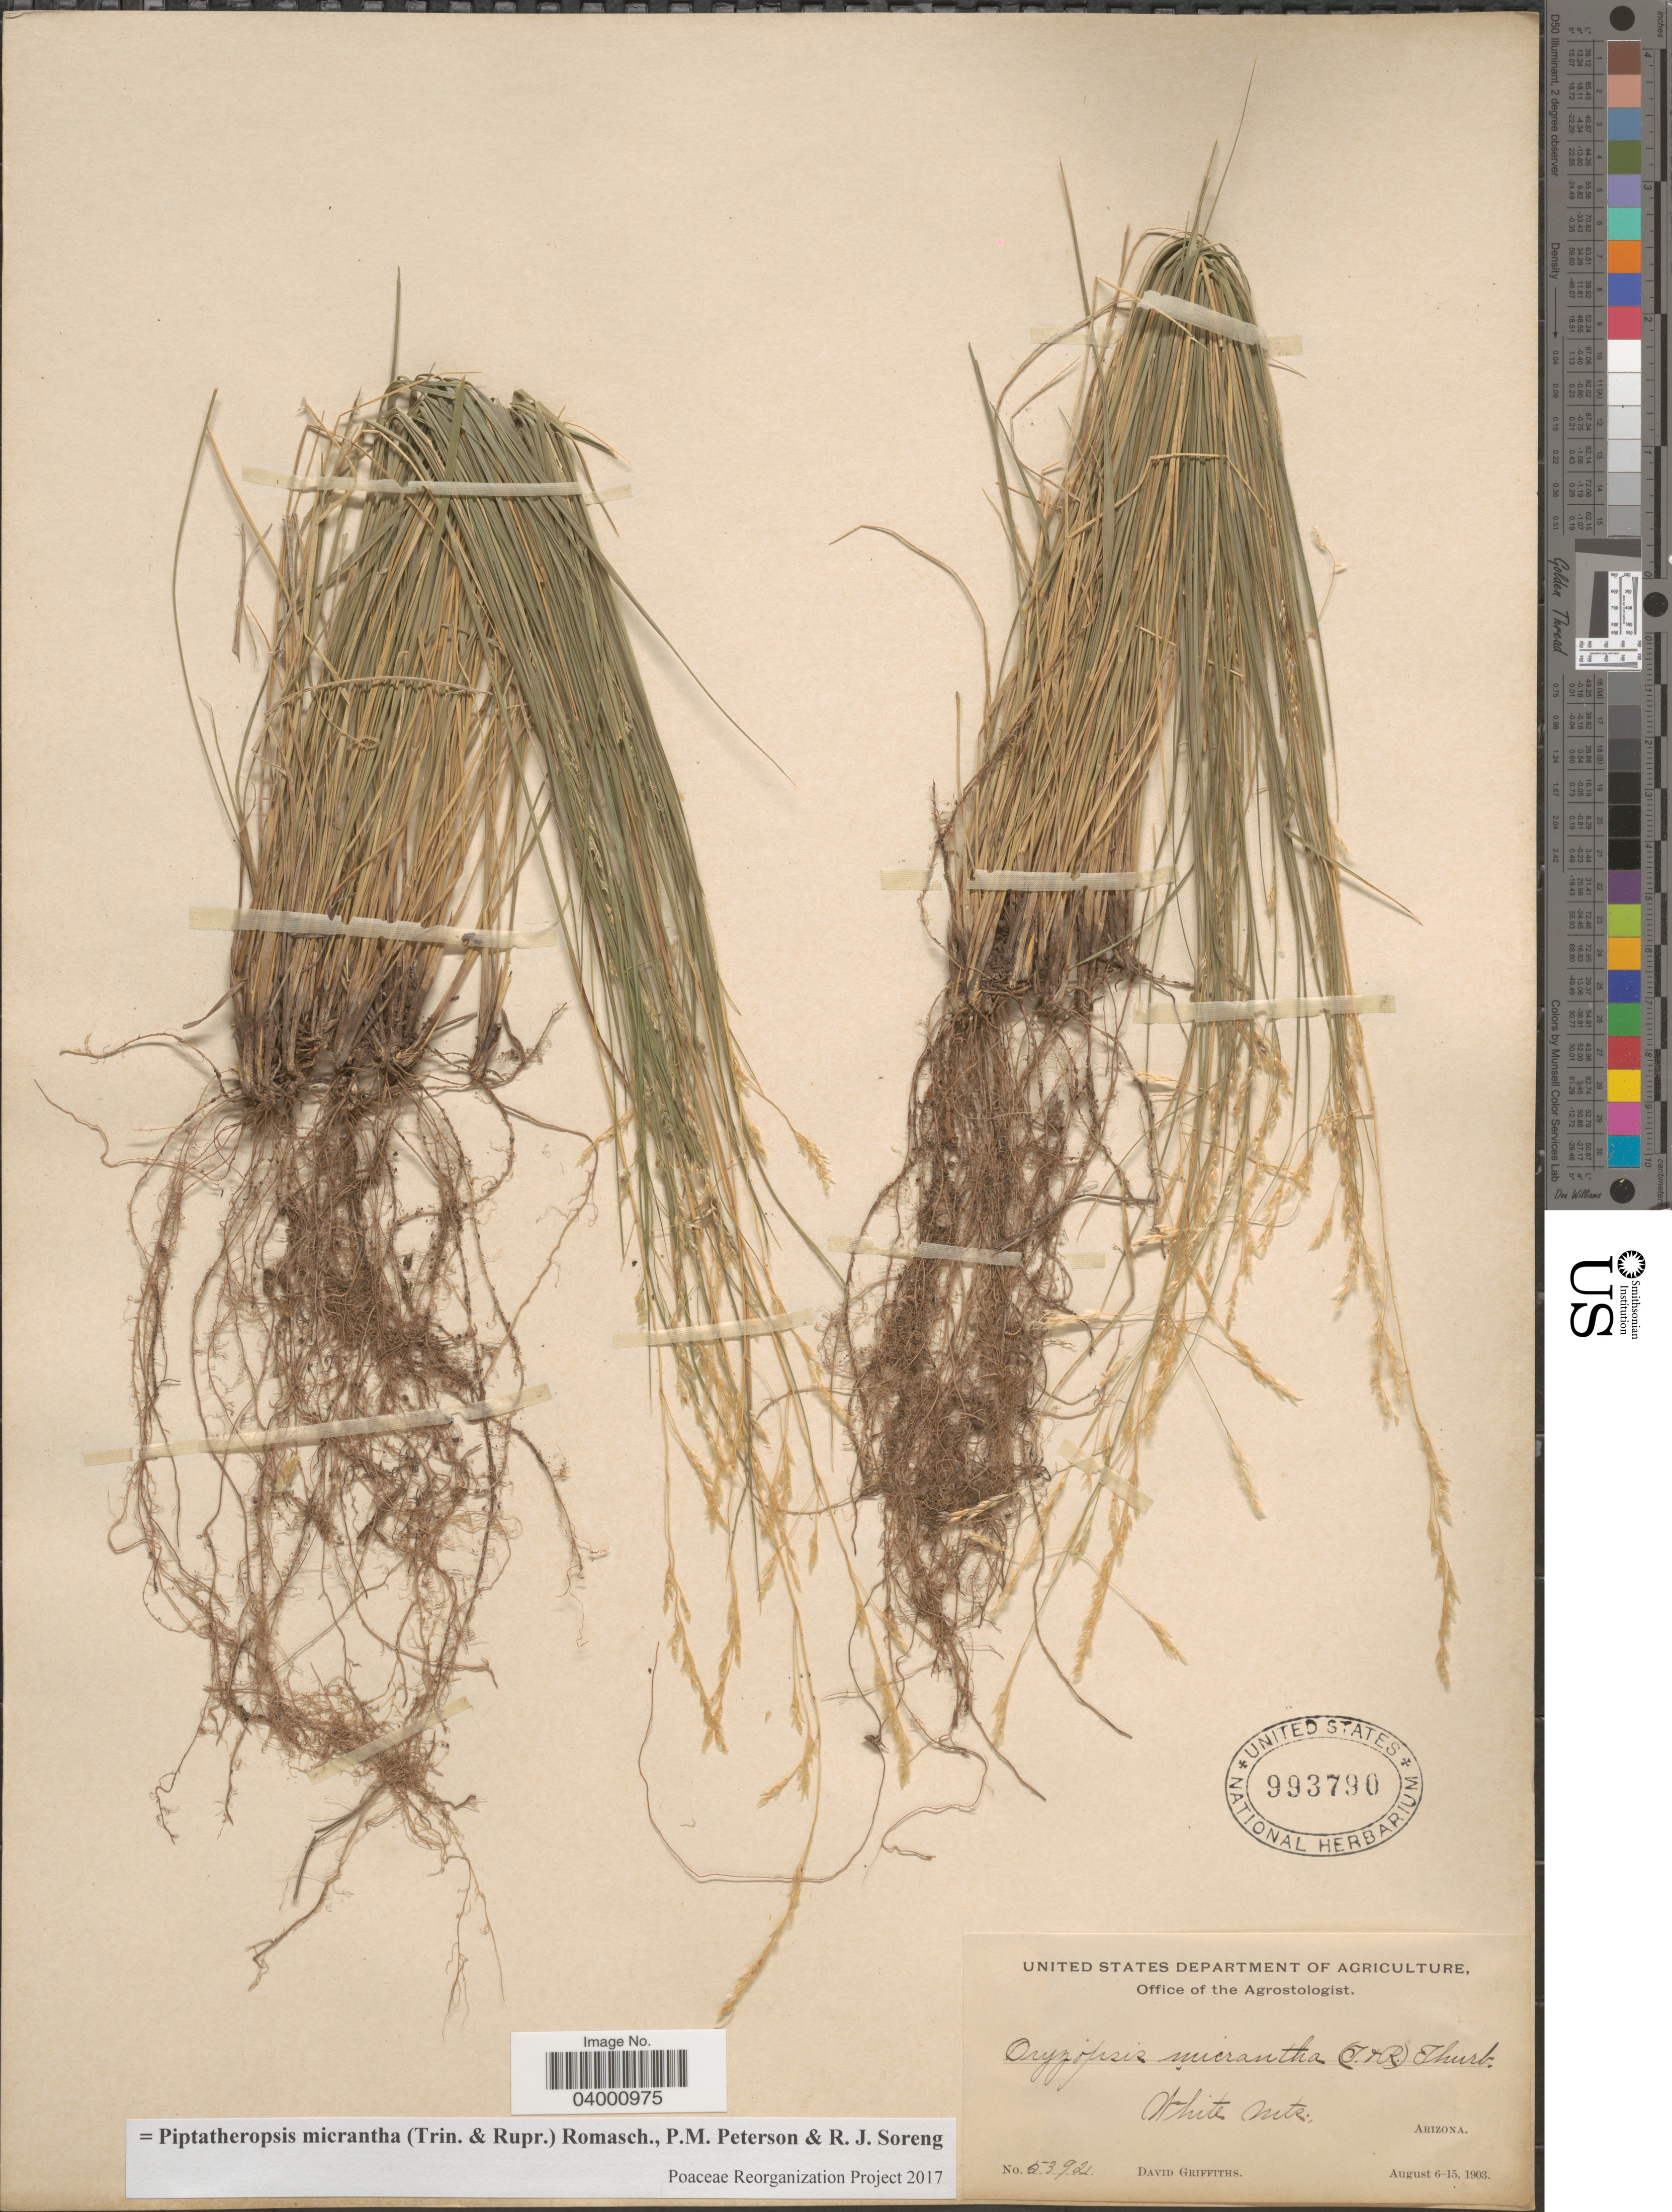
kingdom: Plantae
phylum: Tracheophyta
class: Liliopsida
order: Poales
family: Poaceae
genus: Piptatheropsis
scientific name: Piptatheropsis micrantha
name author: (Trin. & Rupr.) Romasch.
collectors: D. Griffiths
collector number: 5392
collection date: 1903-08-06/1903-08-15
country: United States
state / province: Arizona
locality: White Mts.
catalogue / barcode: US 993790